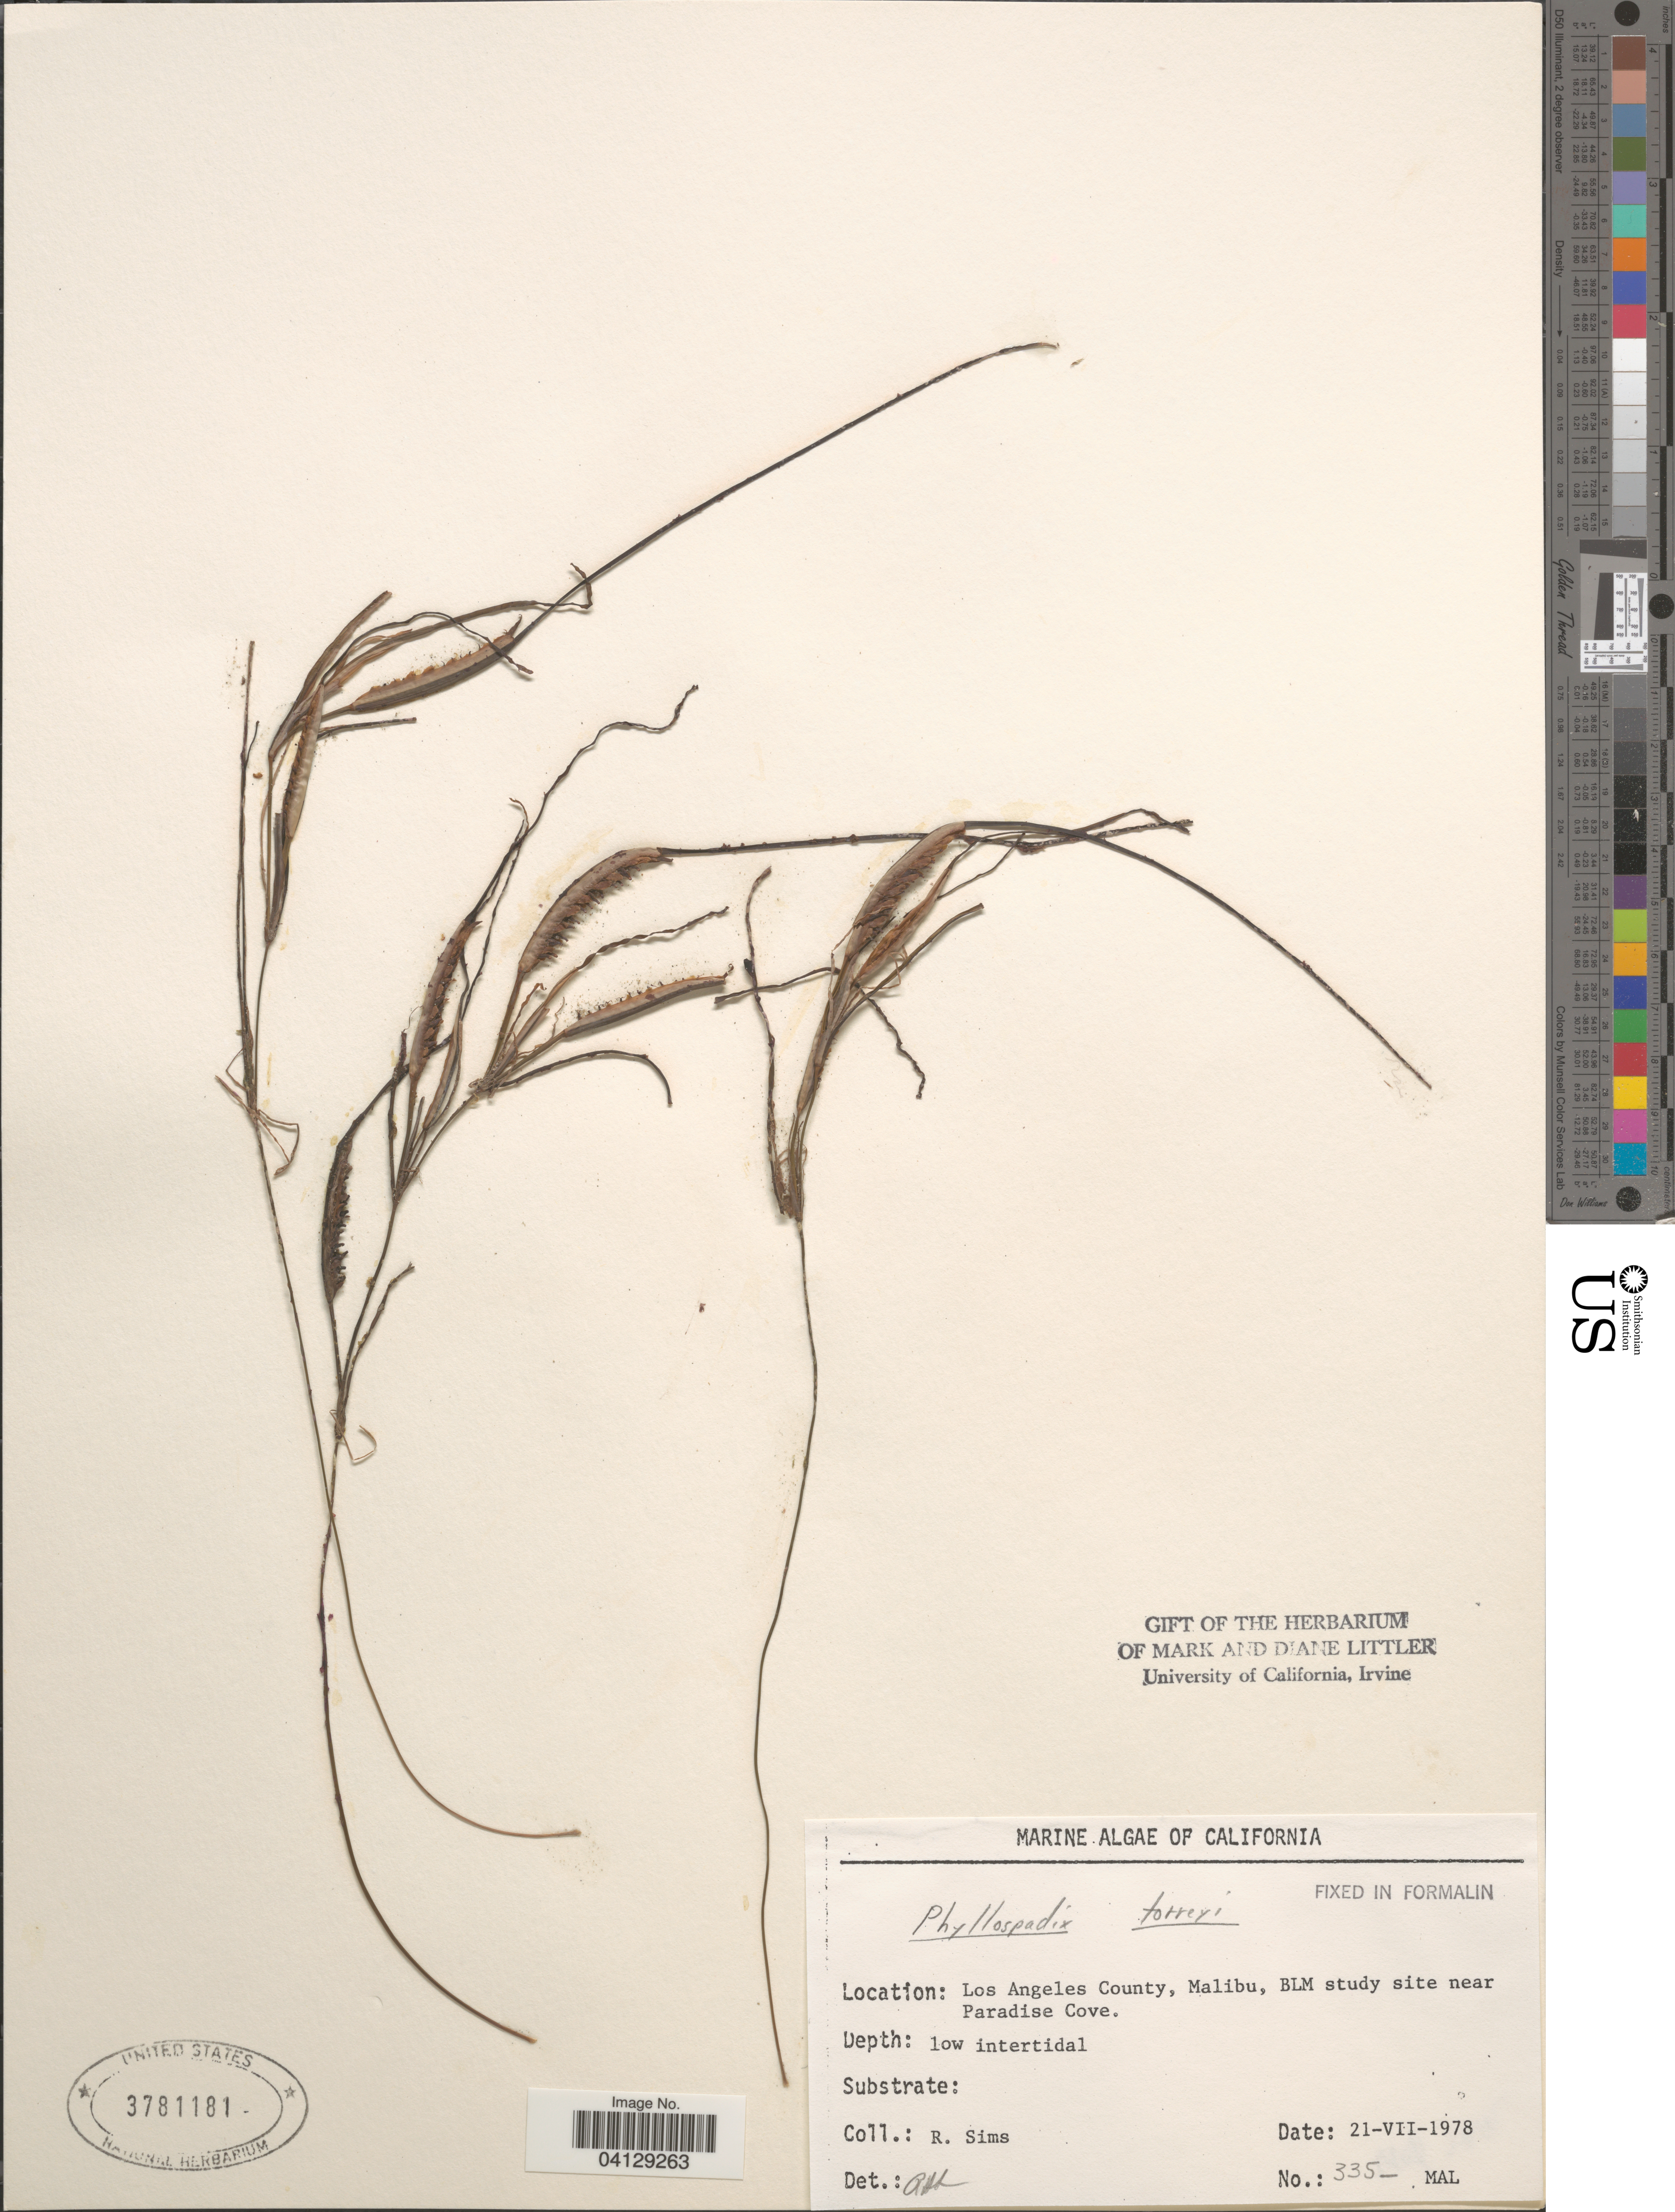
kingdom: Plantae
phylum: Tracheophyta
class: Liliopsida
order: Alismatales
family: Zosteraceae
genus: Phyllospadix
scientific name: Phyllospadix torreyi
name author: S. Watson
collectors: R. Sims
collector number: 335-MAL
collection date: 1978-07-21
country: United States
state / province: California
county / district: Los Angeles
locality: Los Angeles County, Malibu, BLM study site near Paradise Cove.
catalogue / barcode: US 3781181